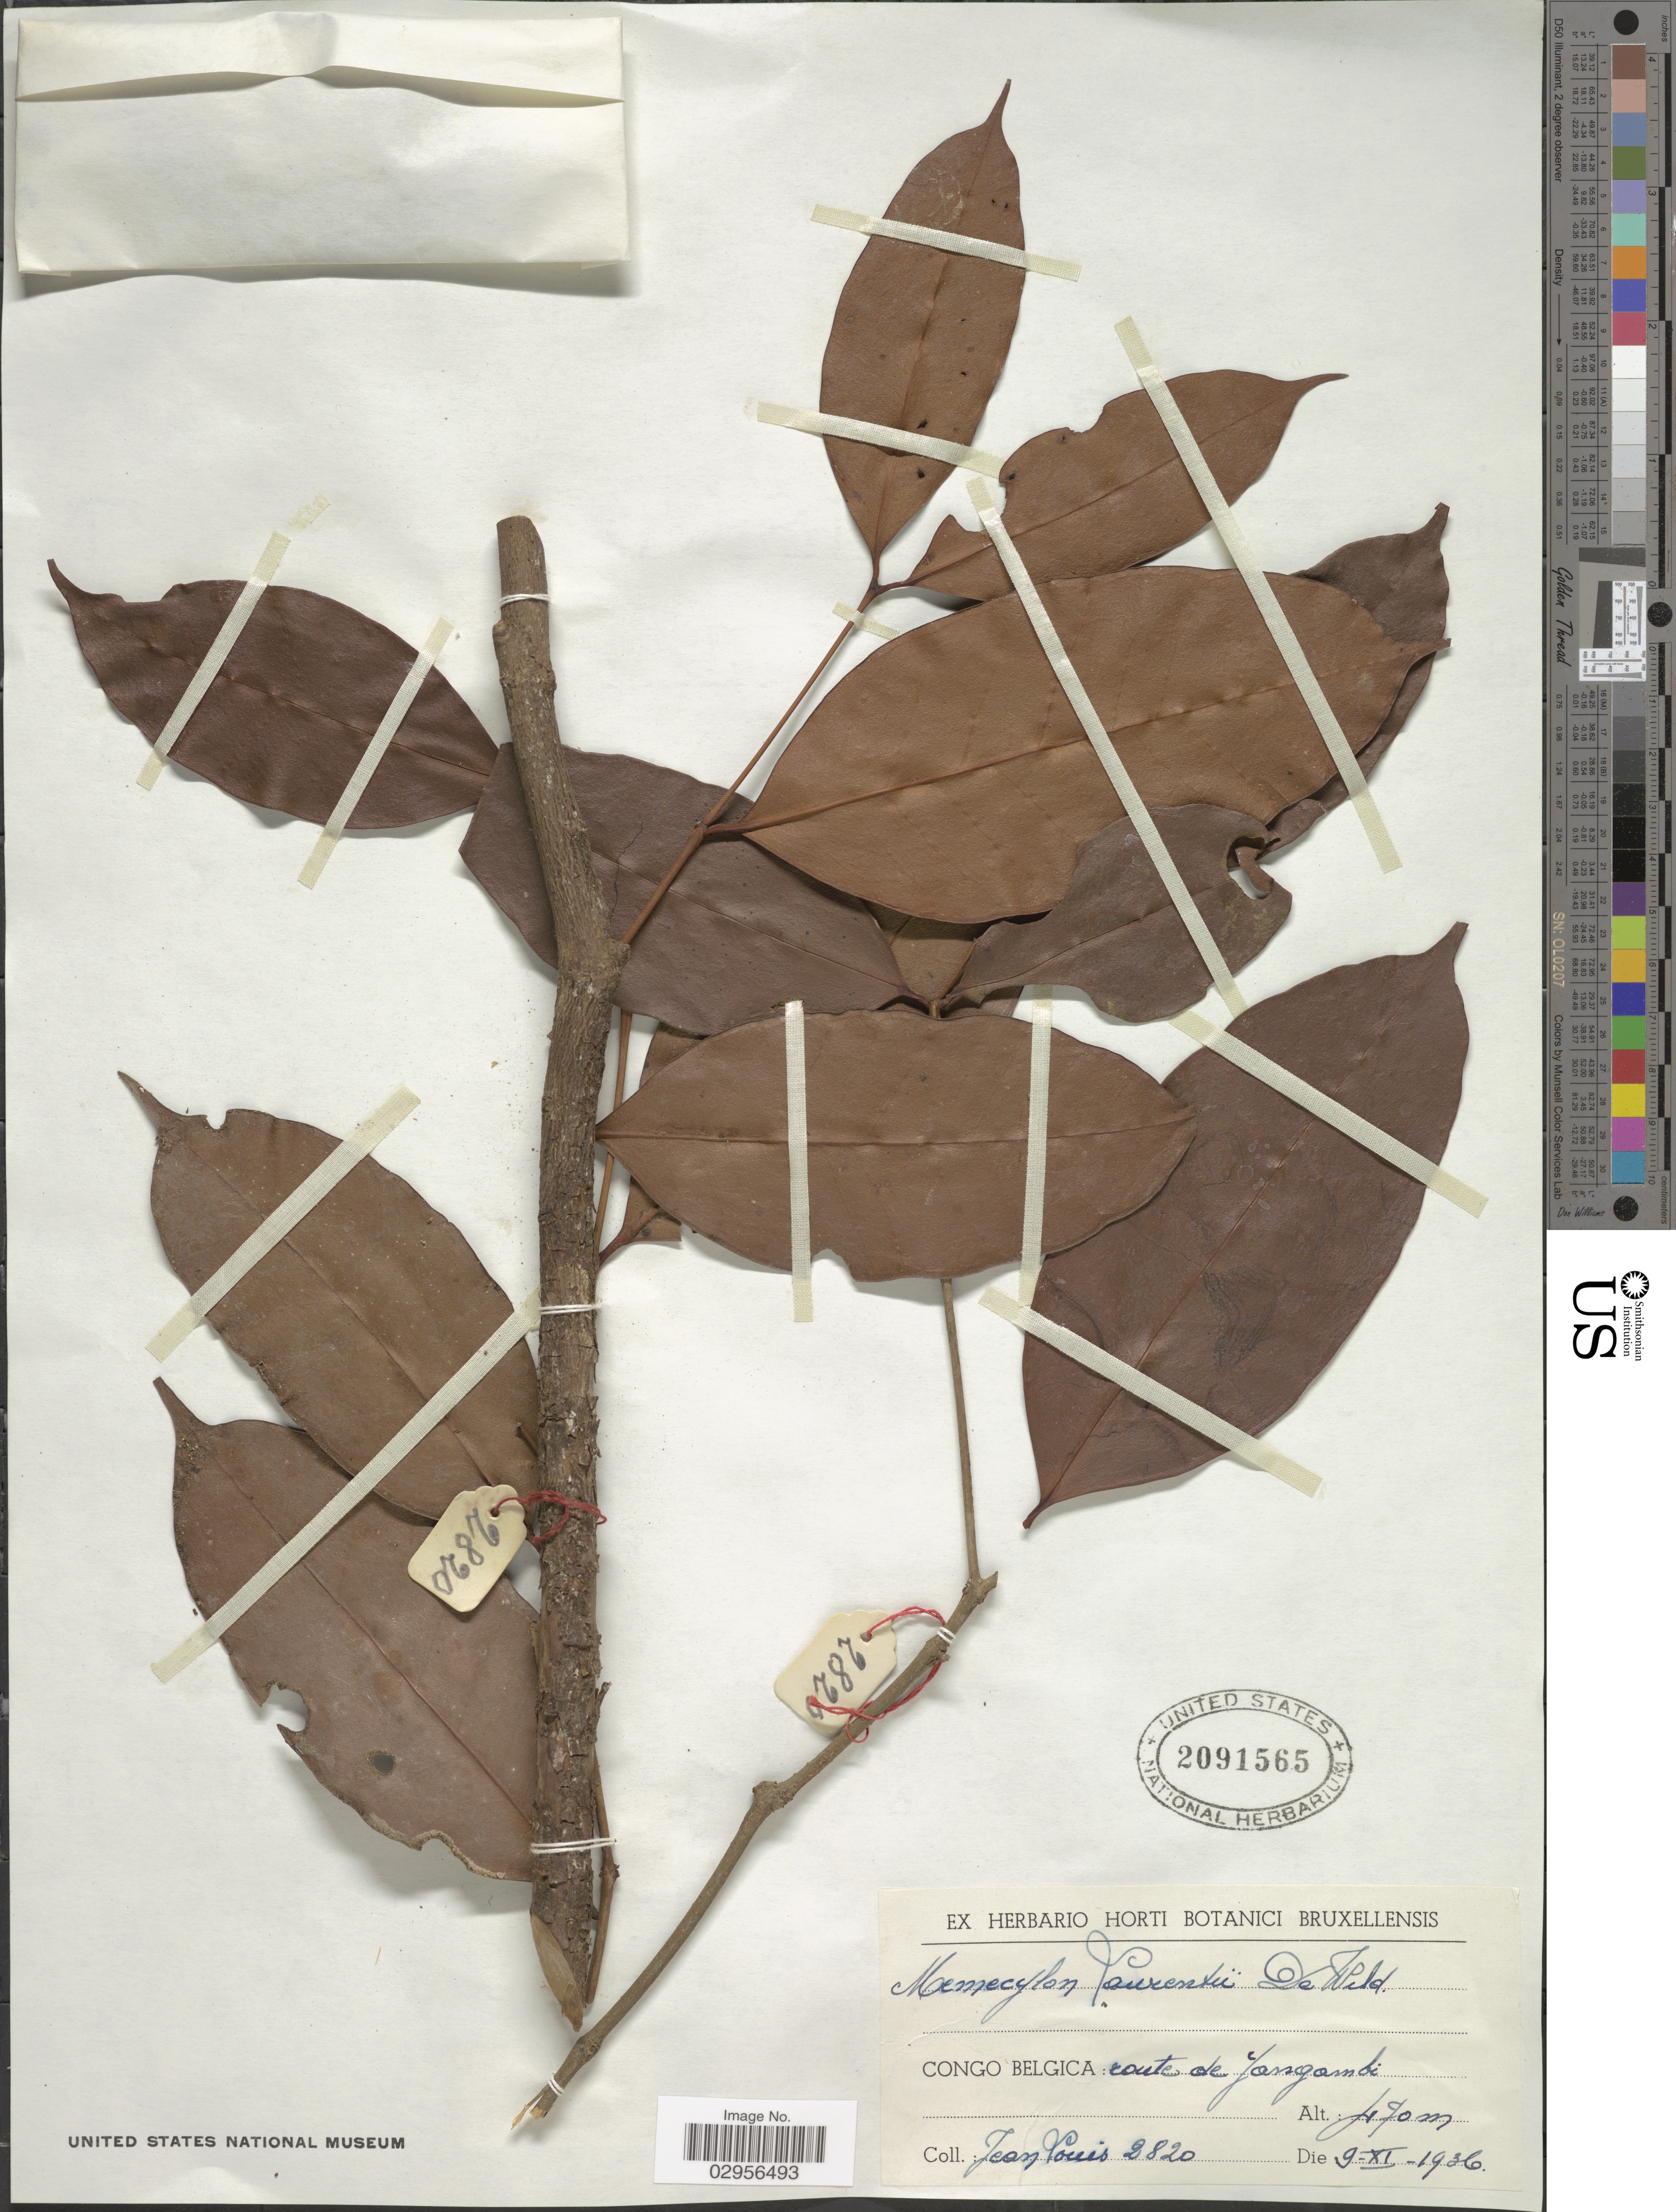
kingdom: Plantae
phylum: Tracheophyta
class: Magnoliopsida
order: Myrtales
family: Melastomataceae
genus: Memecylon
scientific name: Memecylon laurentii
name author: De Wild.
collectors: J. Louis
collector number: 2820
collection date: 1936-11-09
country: Congo, Democratic Republic of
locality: Congo Belgica: route de Yangambi.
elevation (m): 470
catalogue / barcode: US 2091565